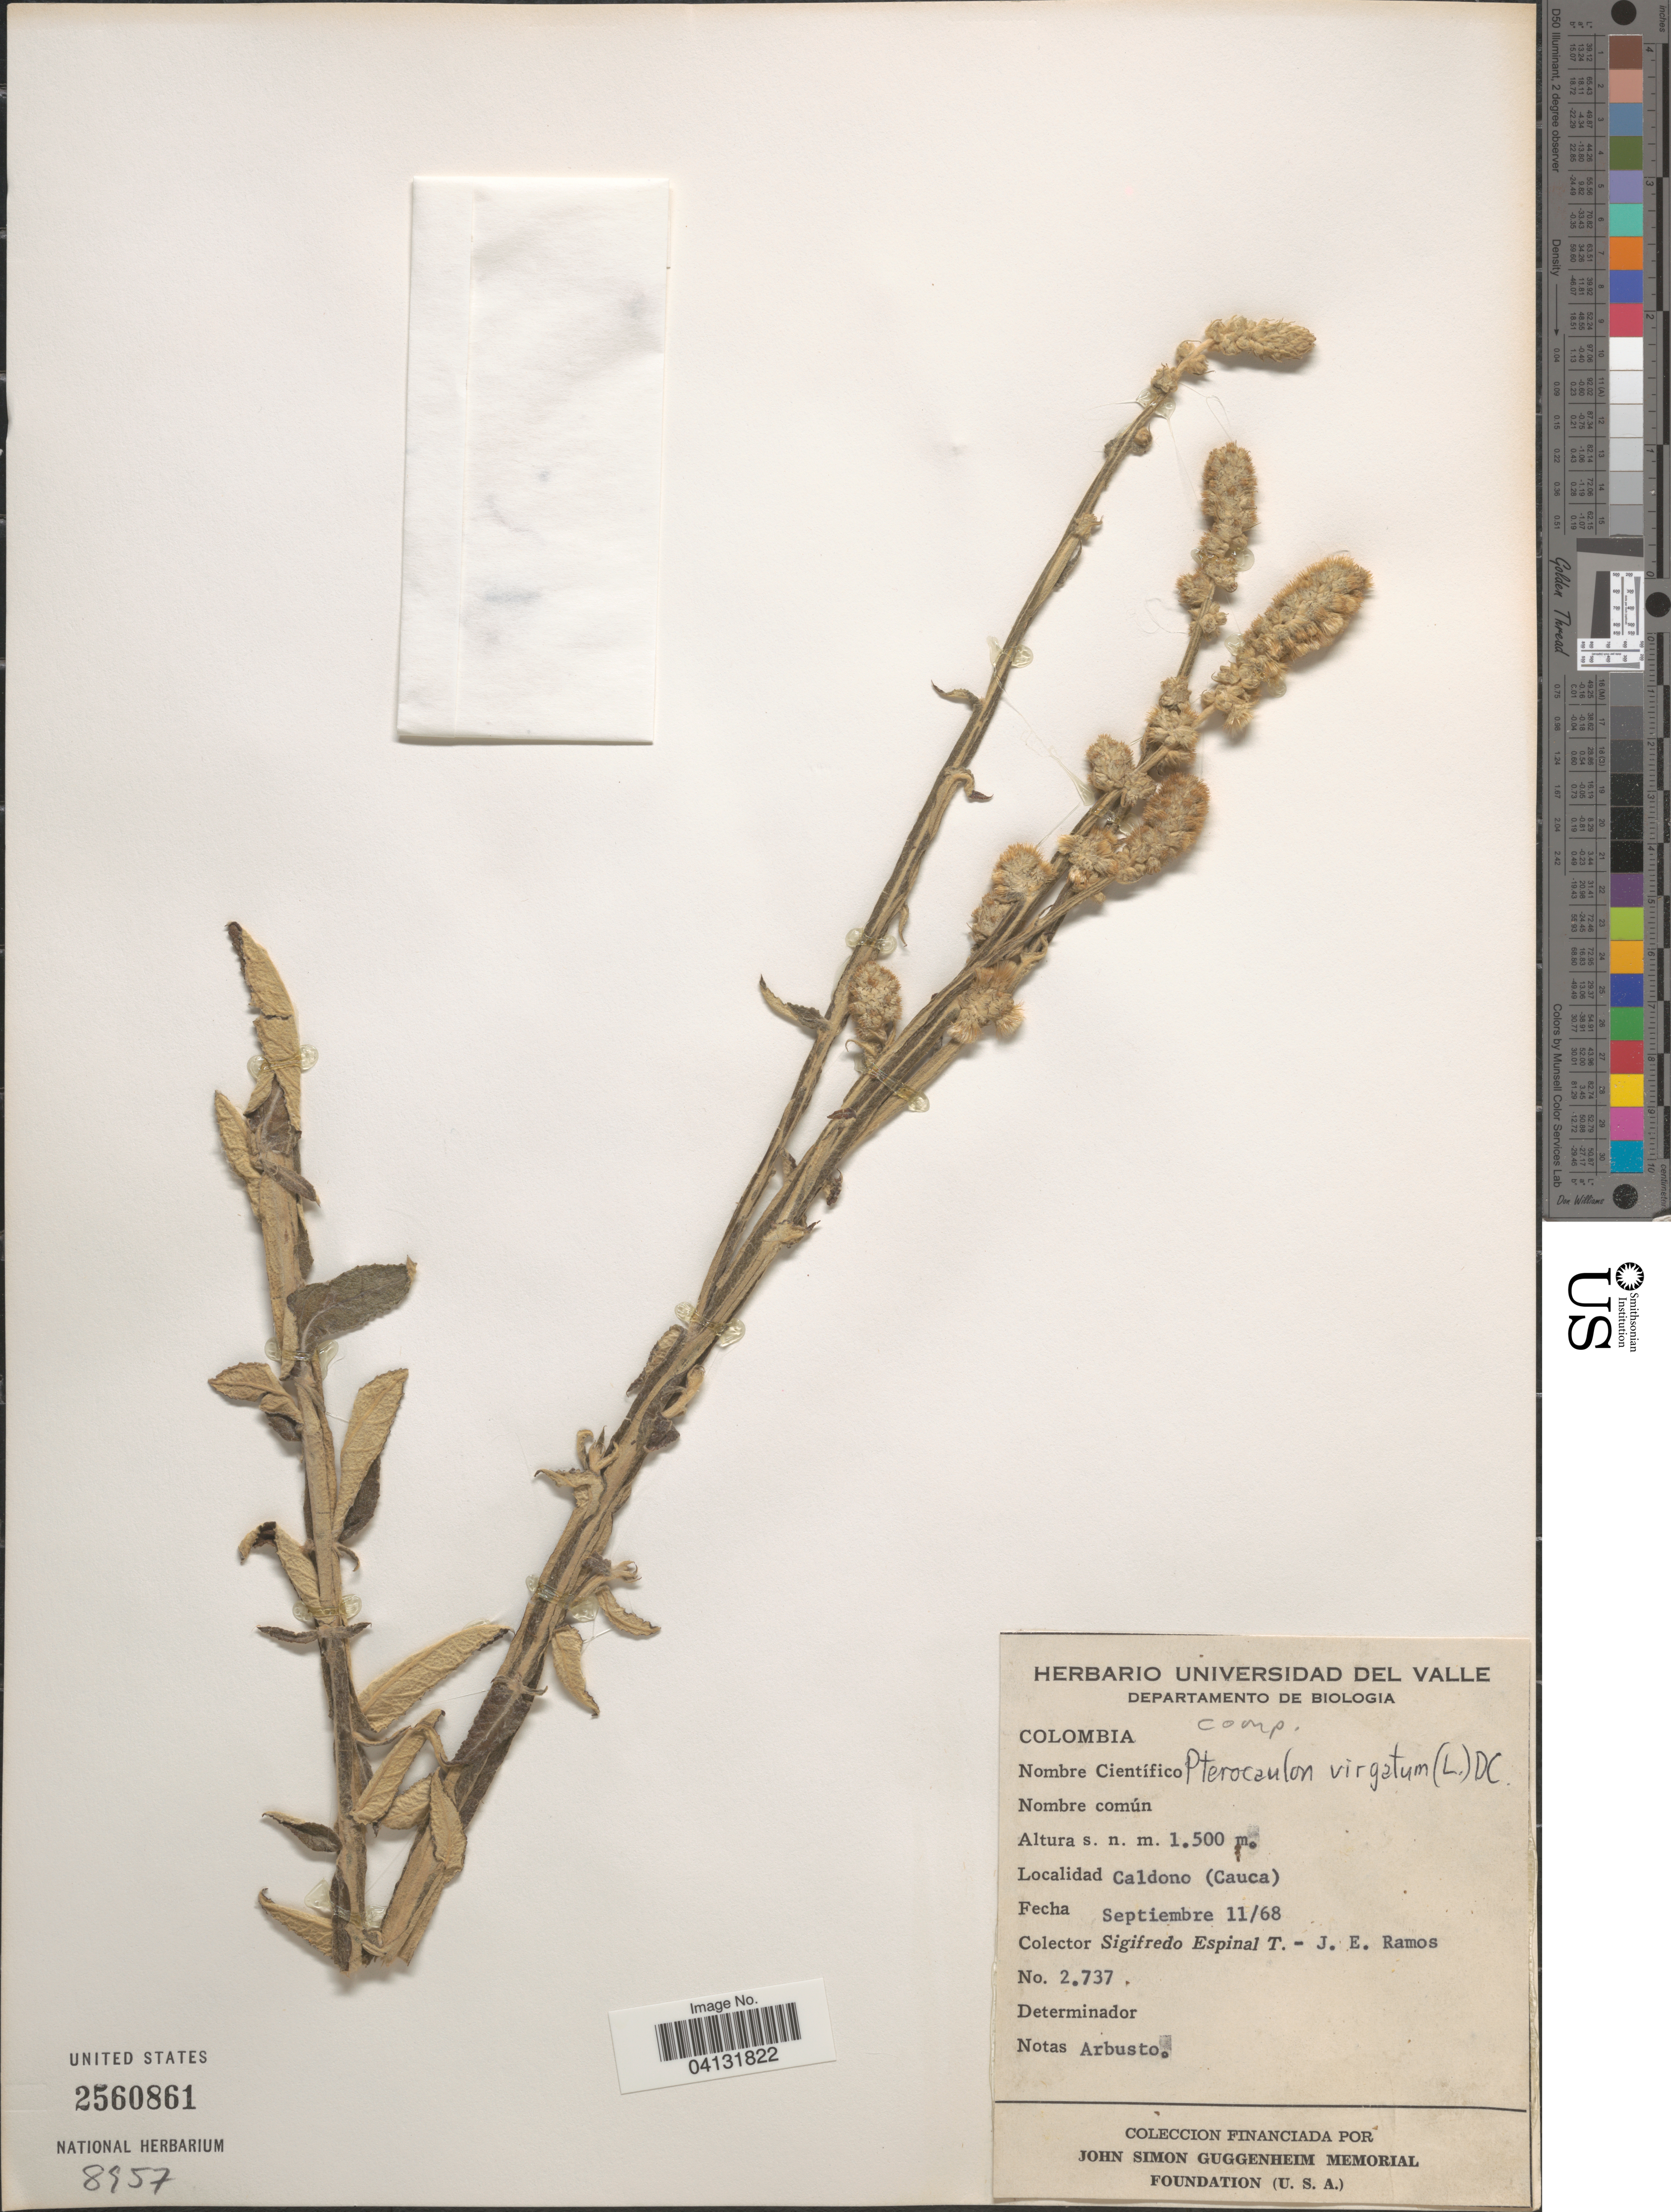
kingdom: Plantae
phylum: Tracheophyta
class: Magnoliopsida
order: Asterales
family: Asteraceae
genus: Pterocaulon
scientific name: Pterocaulon virgatum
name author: (L.) DC.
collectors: S. Espinal T. & J. E. Ramos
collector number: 2737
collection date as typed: Transcribed d/m/y: 11/9/68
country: Colombia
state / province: Cauca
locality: Caldono.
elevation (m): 1500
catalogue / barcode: US 2560861